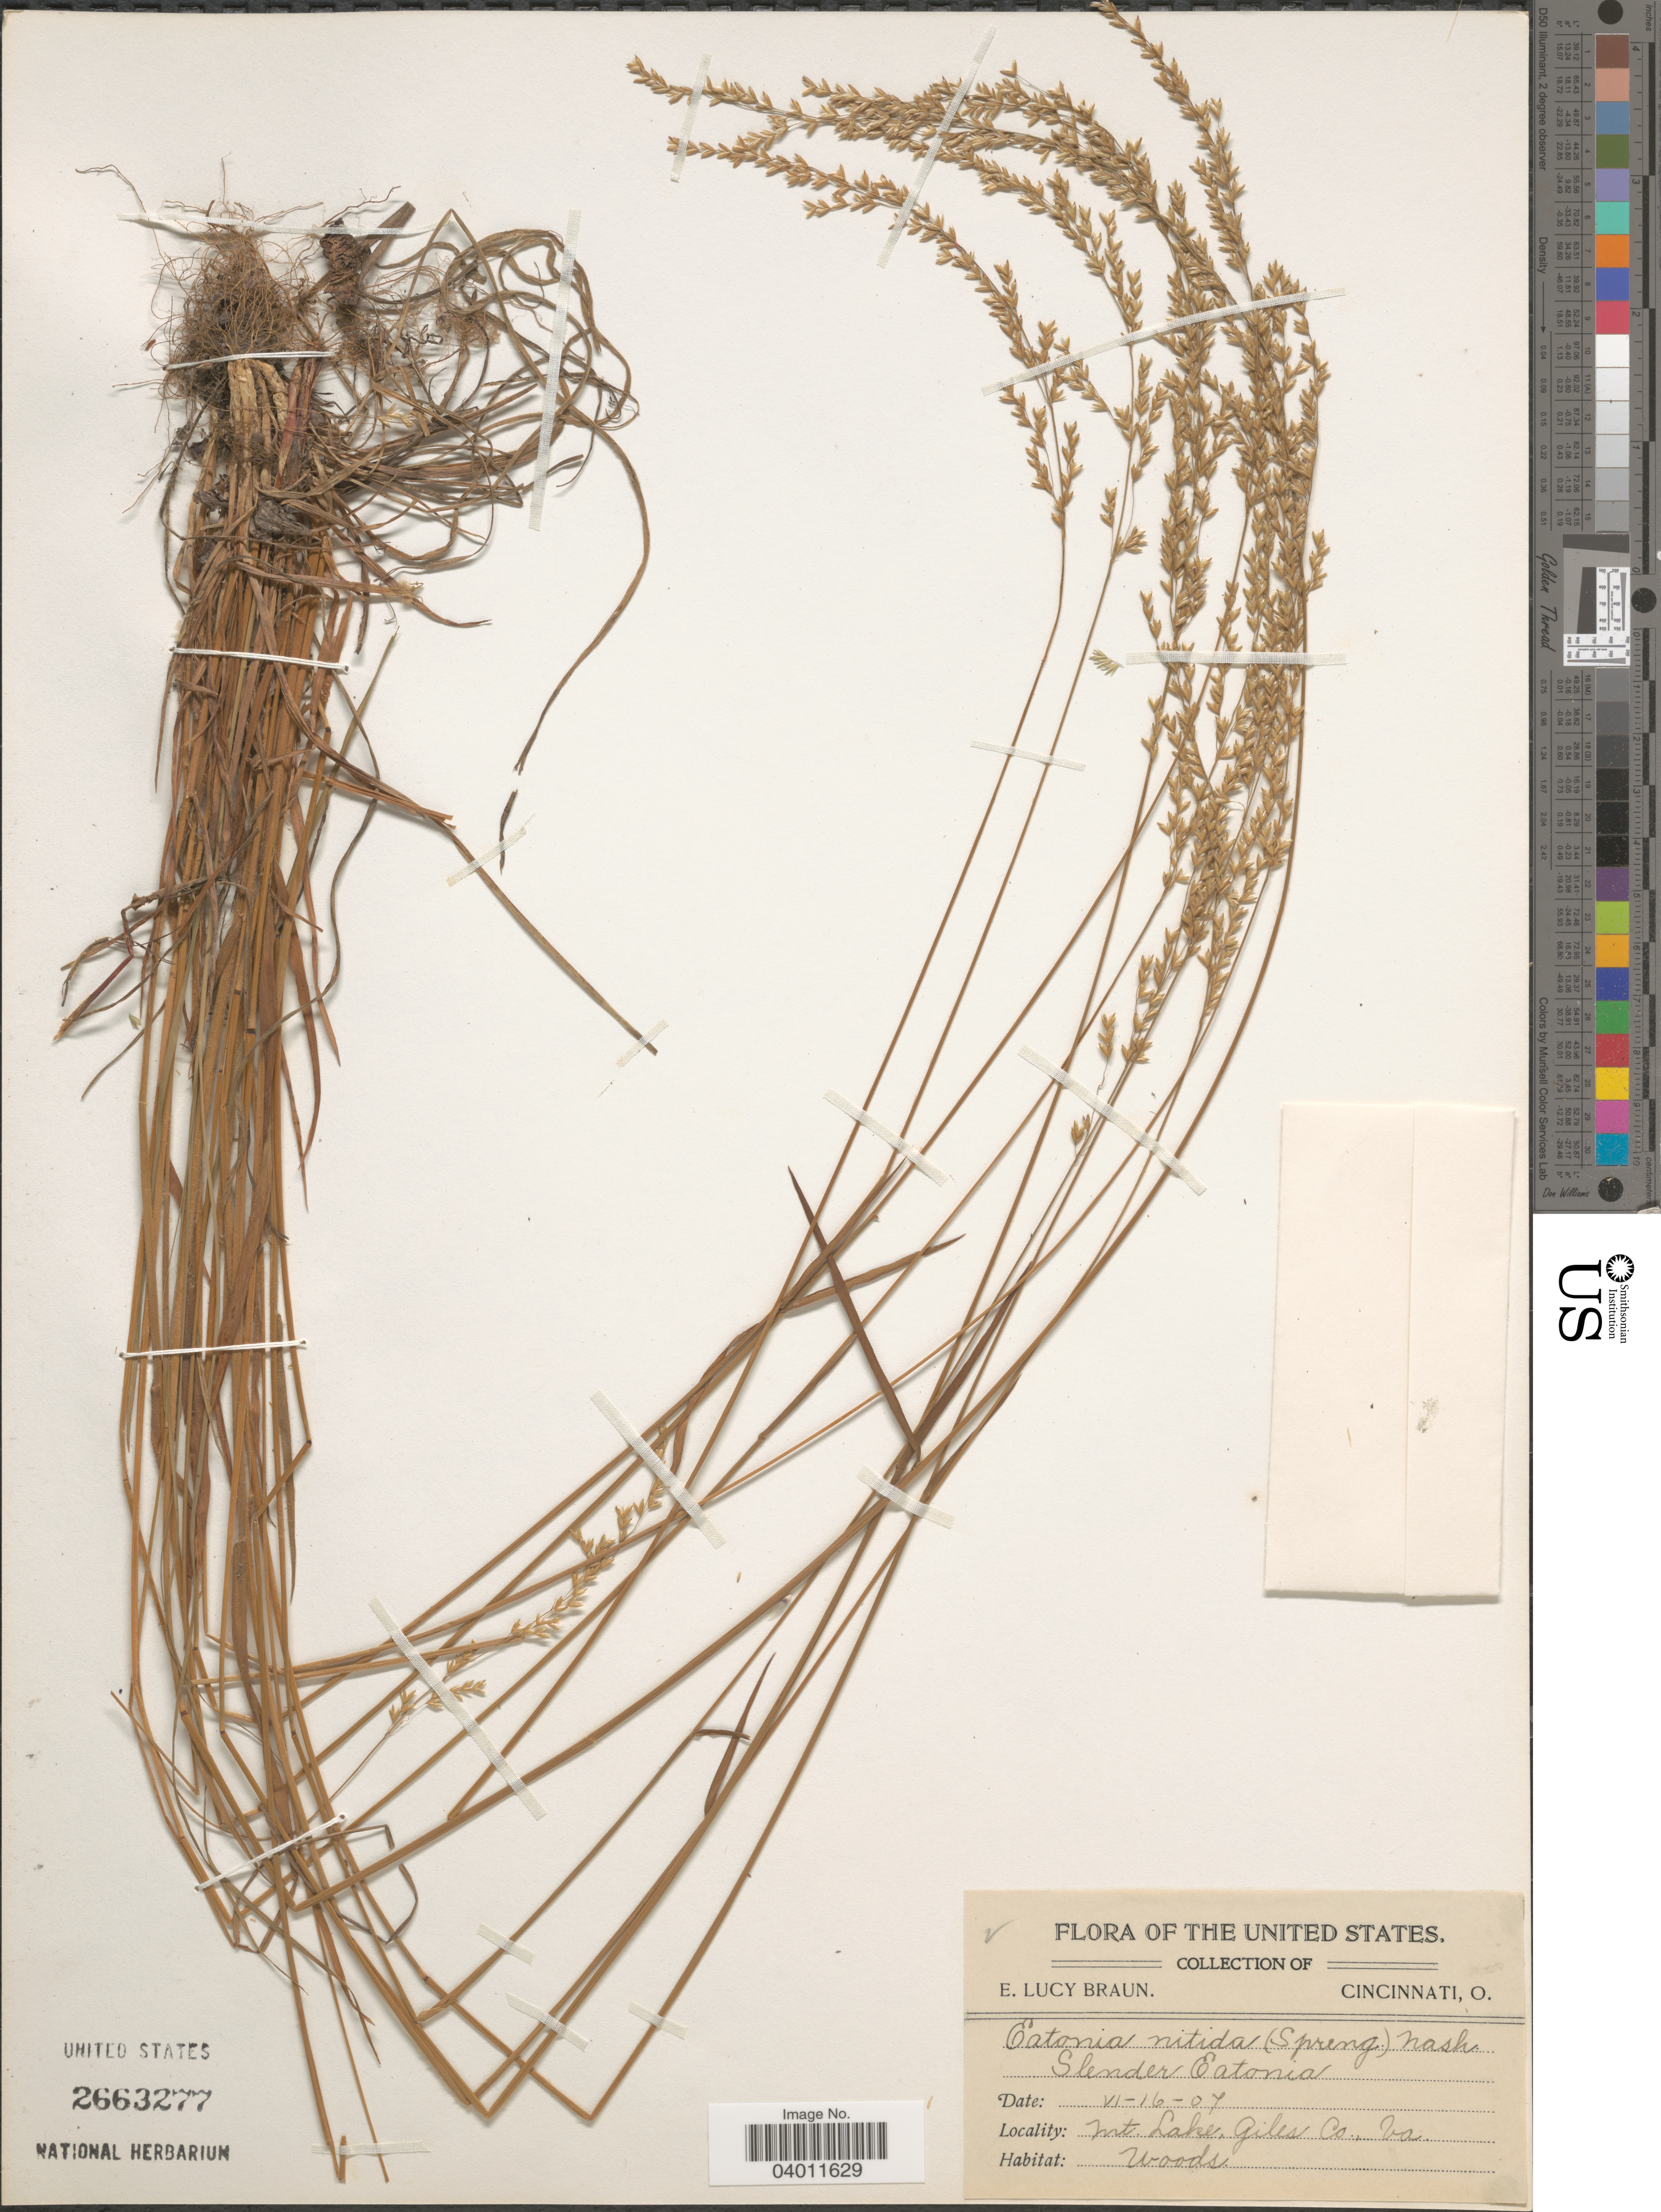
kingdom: Plantae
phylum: Tracheophyta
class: Liliopsida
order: Poales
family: Poaceae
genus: Sphenopholis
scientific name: Sphenopholis nitida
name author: (Biehler) Scribn.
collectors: E. L. Braun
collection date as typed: Transcribed d/m/y: 16/6/7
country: United States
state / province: Virginia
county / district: Giles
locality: Mt. Lake, Giles Co.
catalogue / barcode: US 2663277